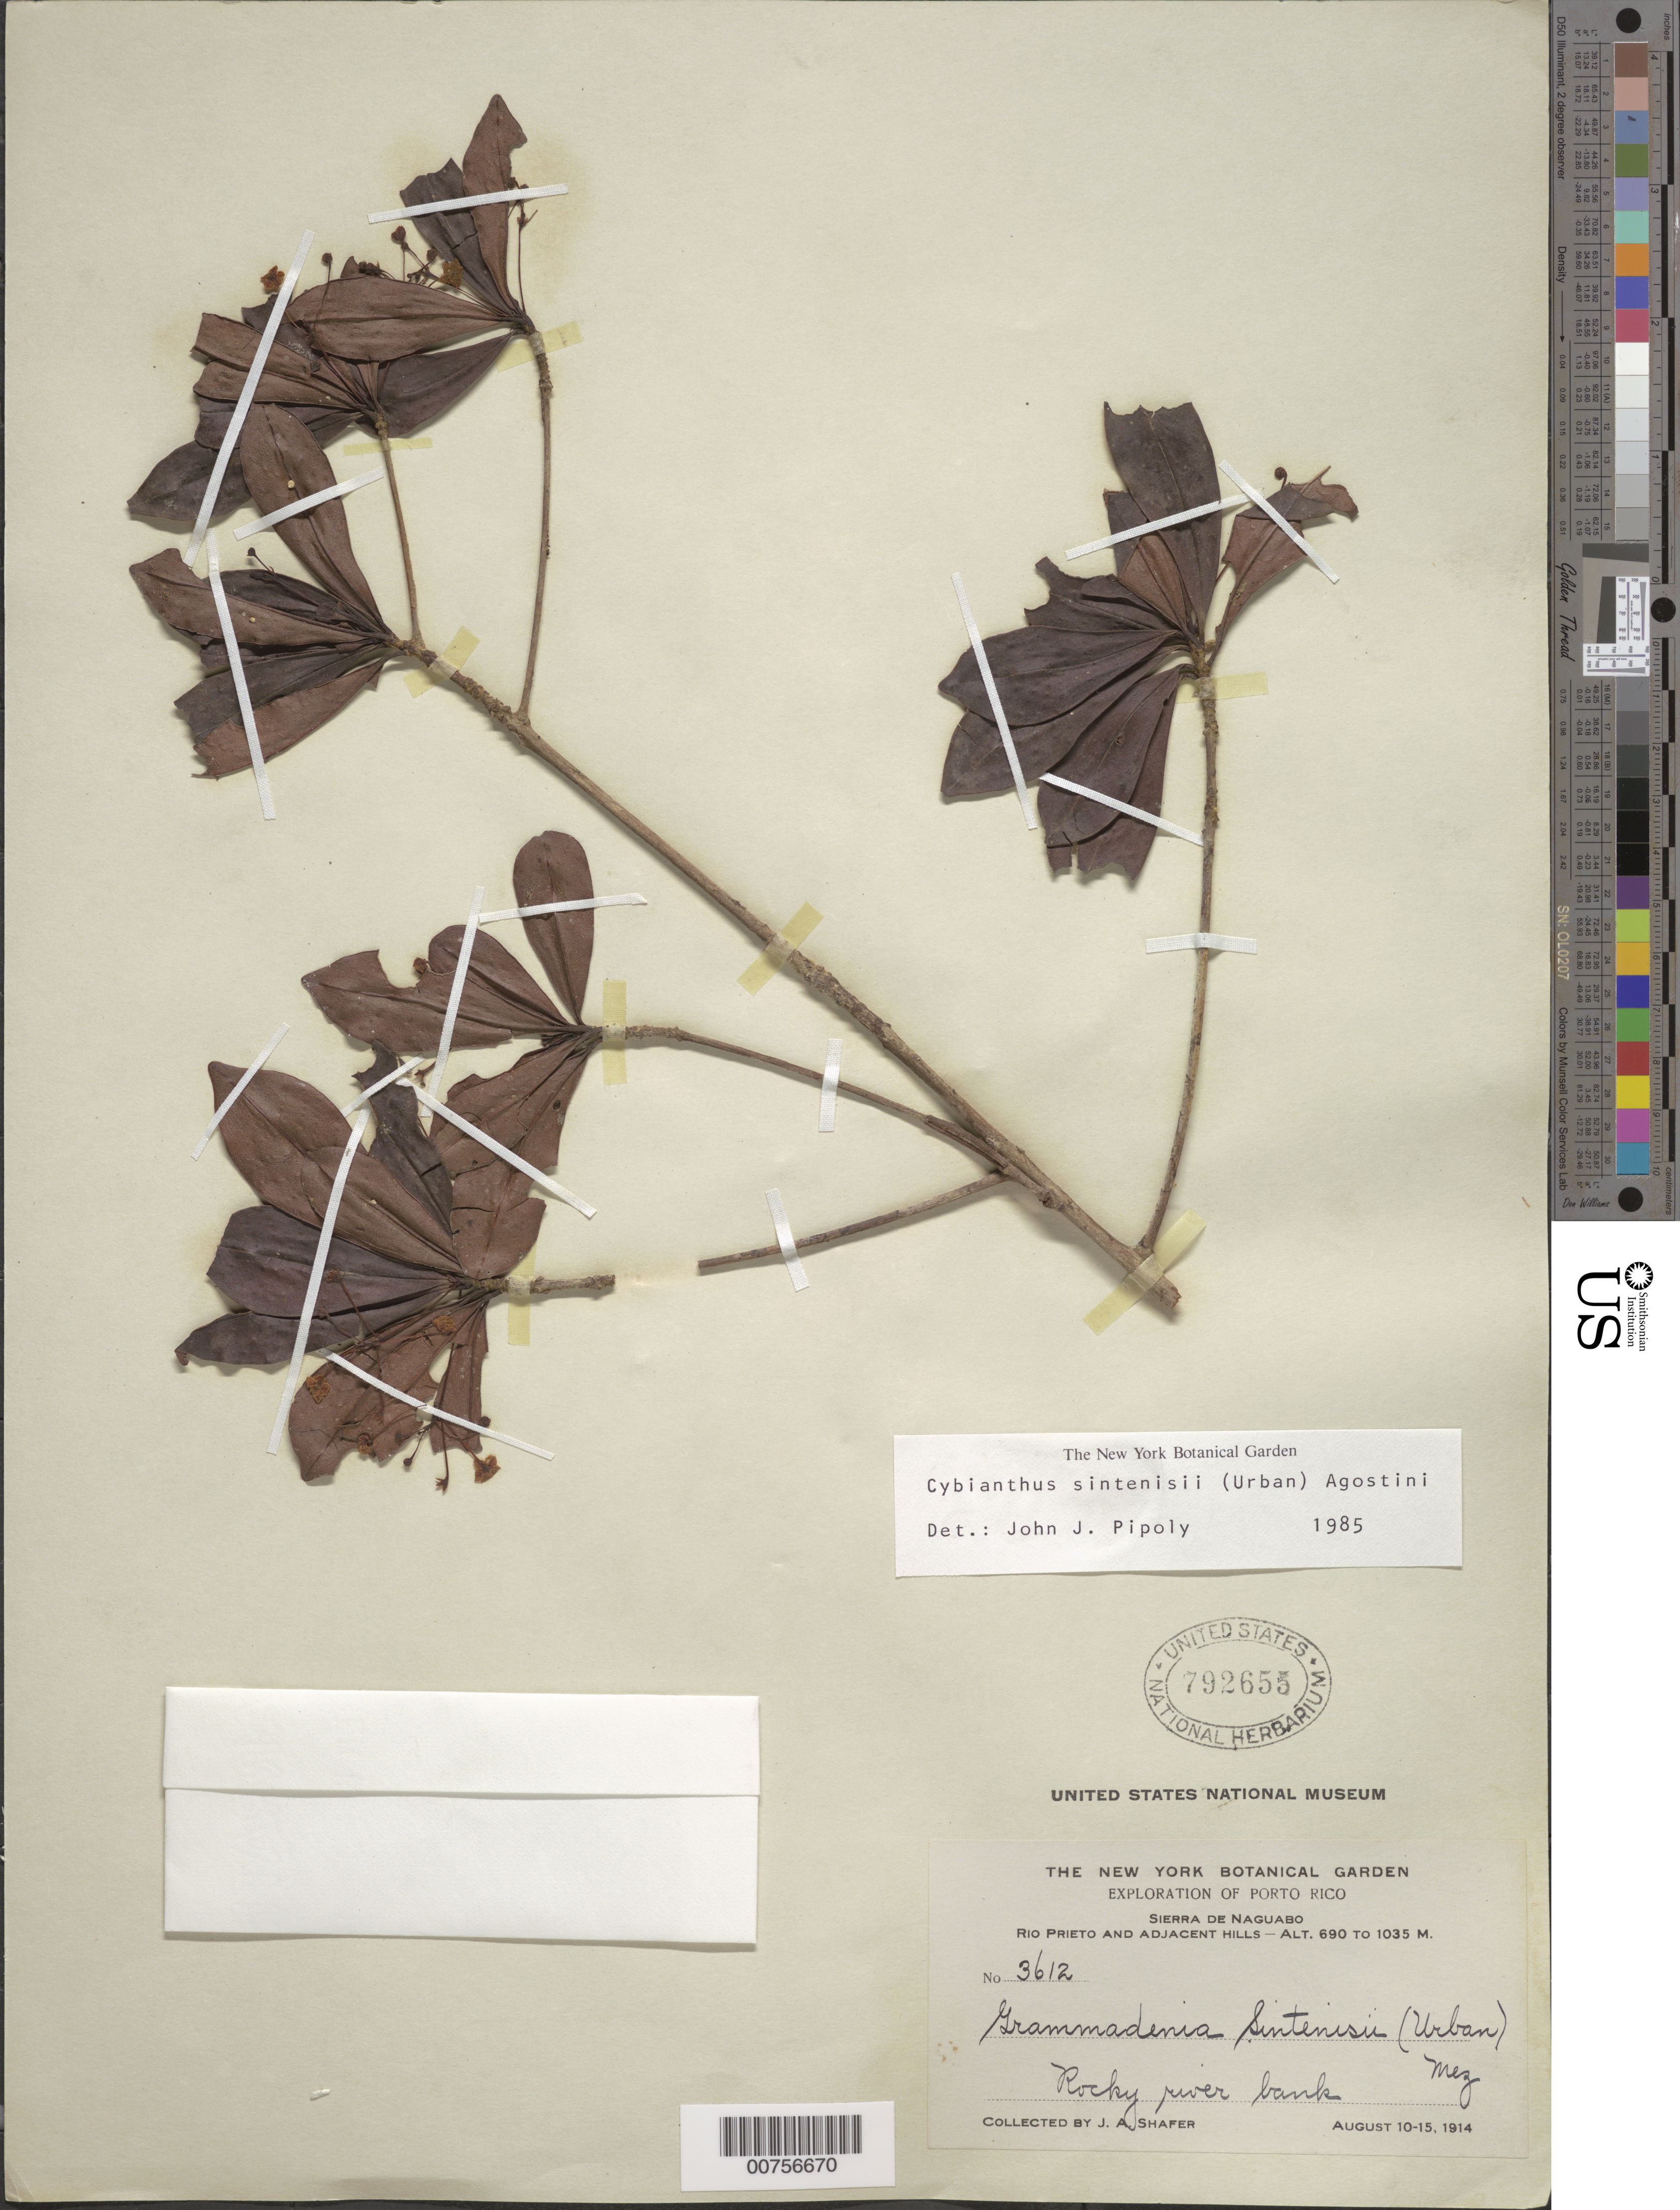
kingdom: Plantae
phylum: Tracheophyta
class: Magnoliopsida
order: Ericales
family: Primulaceae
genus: Cybianthus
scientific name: Cybianthus sintenisii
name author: (Urb.) G. Agostini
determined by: Pipoly, J. J., III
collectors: J. A. Shafer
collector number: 3612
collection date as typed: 10 Aug 1914 to 15 Aug 1914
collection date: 1914-08-10/1914-08-15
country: Puerto Rico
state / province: Naguabo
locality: Sierra de Naguabo. Río Prieto and adjacent hills.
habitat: Rocky river bank.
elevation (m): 690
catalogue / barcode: US 792655